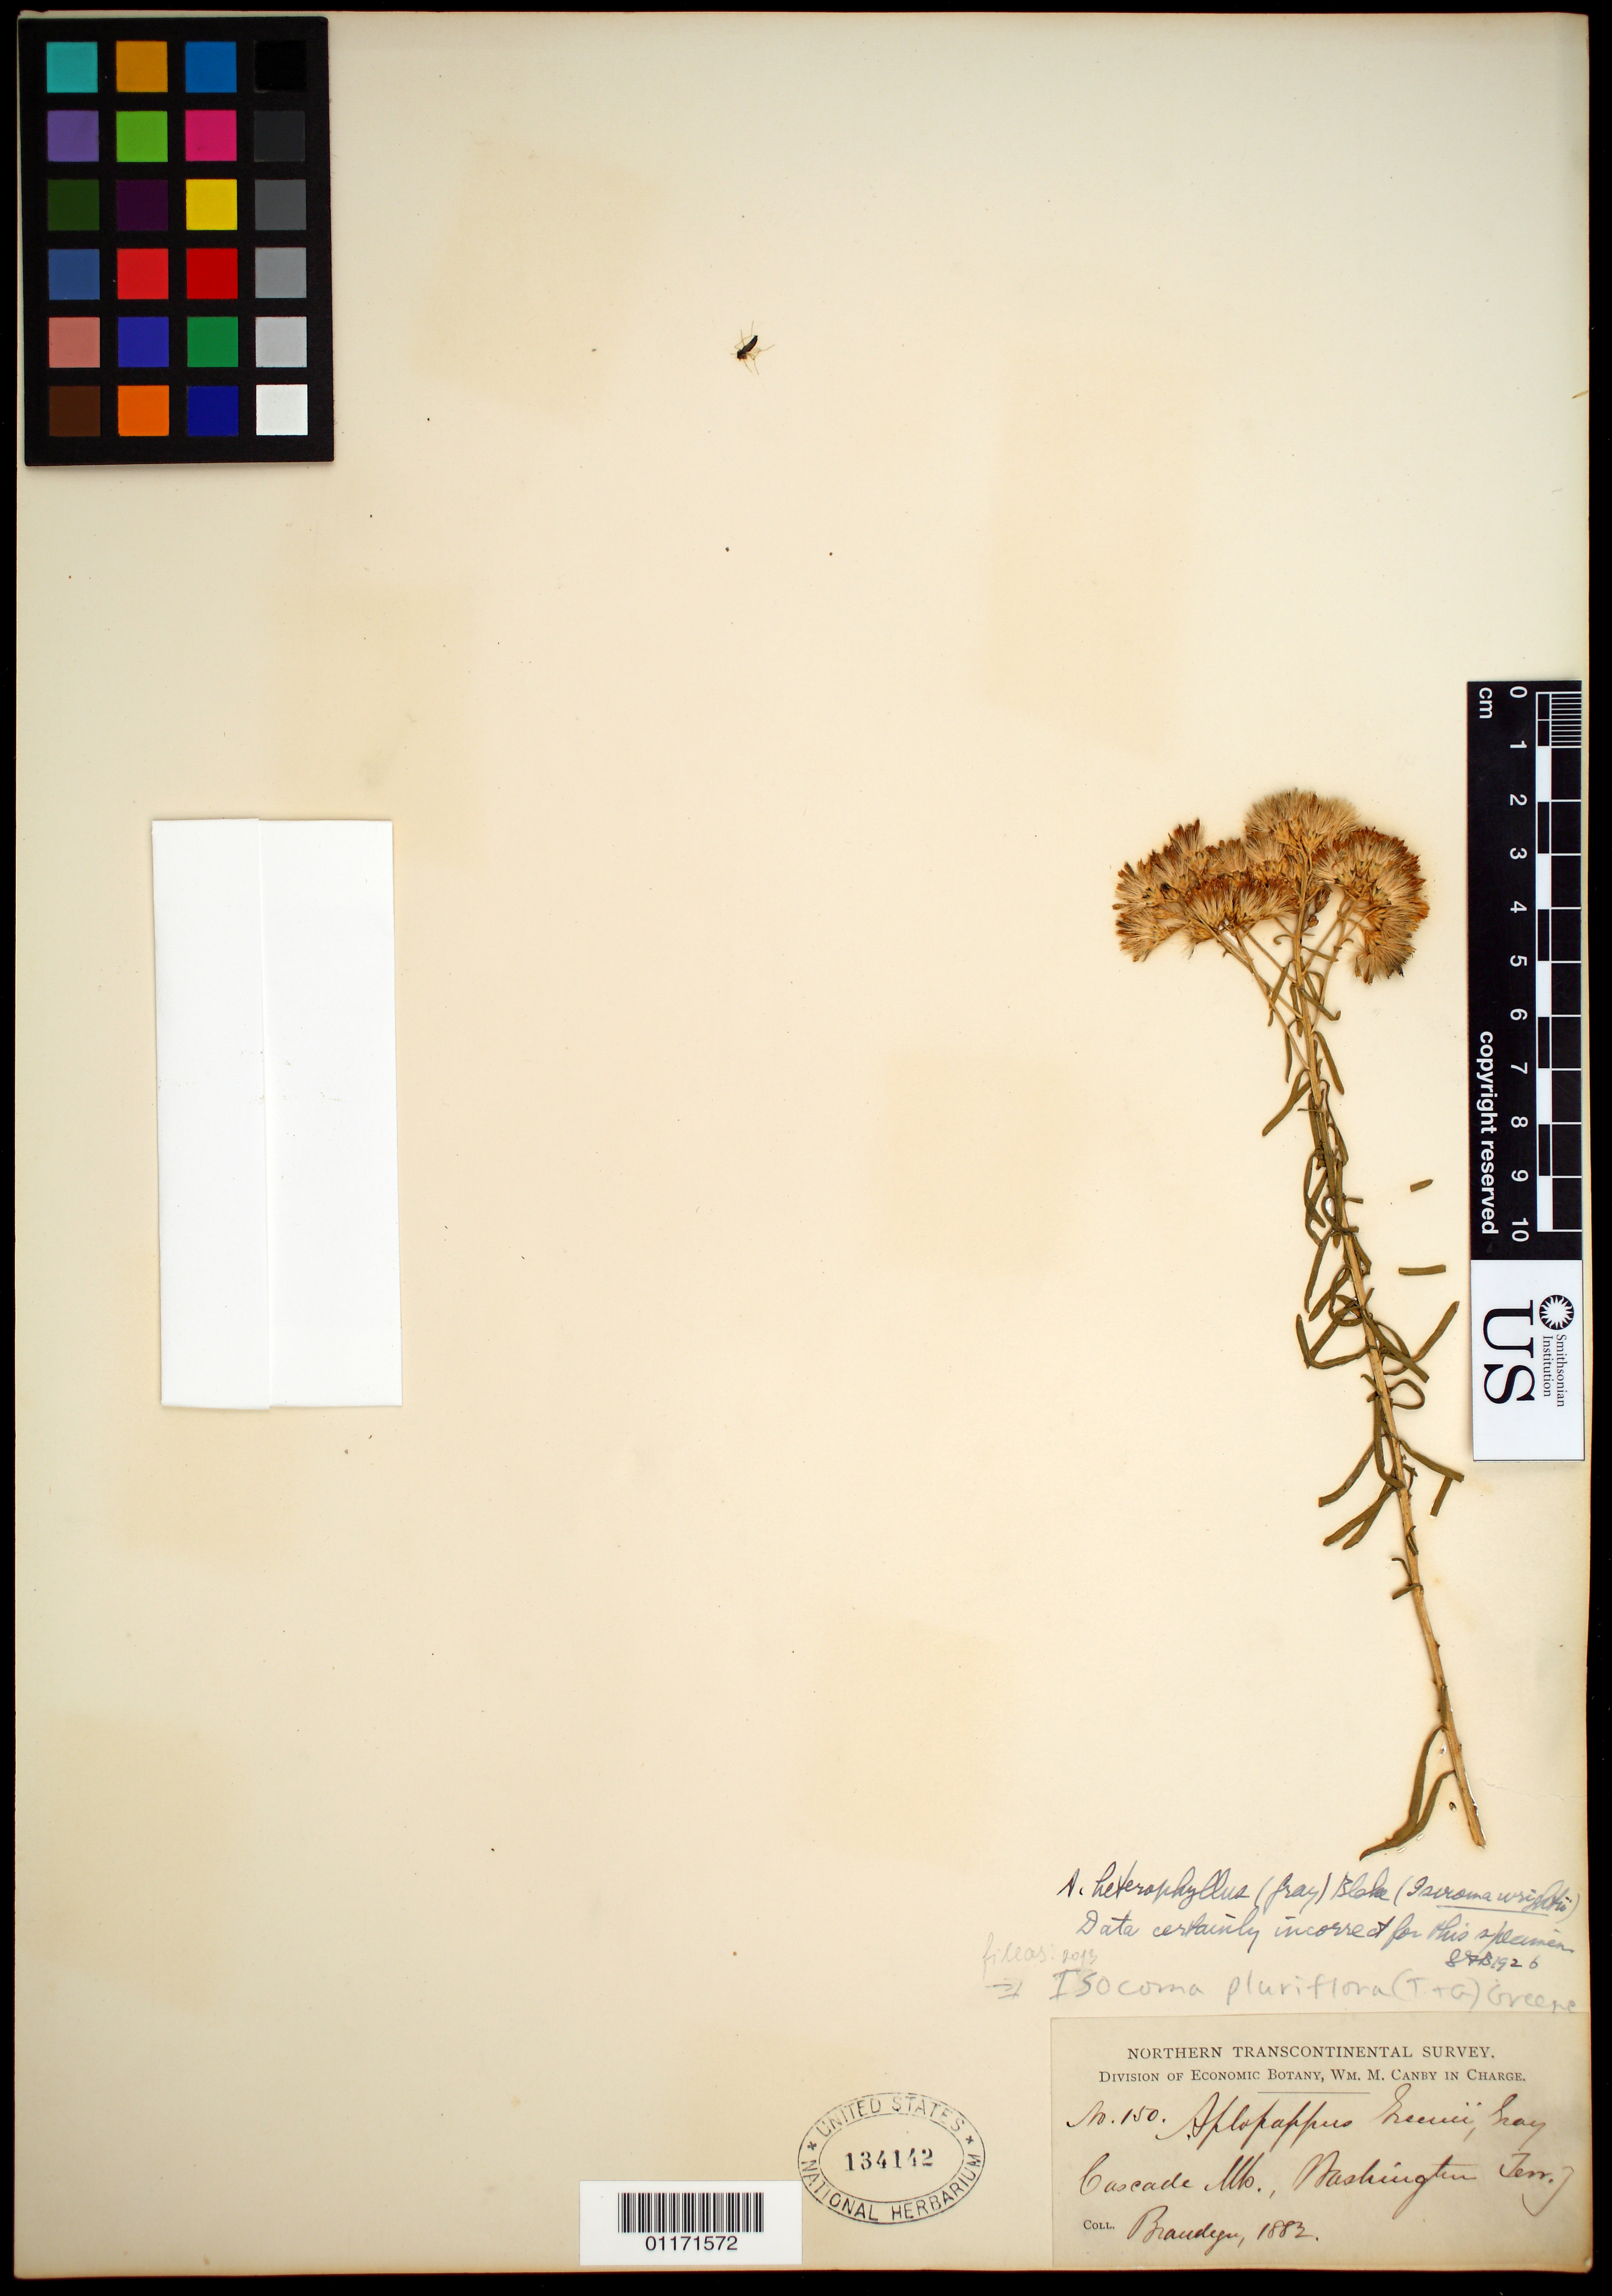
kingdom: Plantae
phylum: Tracheophyta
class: Magnoliopsida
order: Asterales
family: Asteraceae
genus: Isocoma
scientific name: Isocoma pluriflora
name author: (Torr. & A. Gray) Greene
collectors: -- Brandegee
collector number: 150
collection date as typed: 1882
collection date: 1882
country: United States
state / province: Washington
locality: Cascade Mts.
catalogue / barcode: US 134142